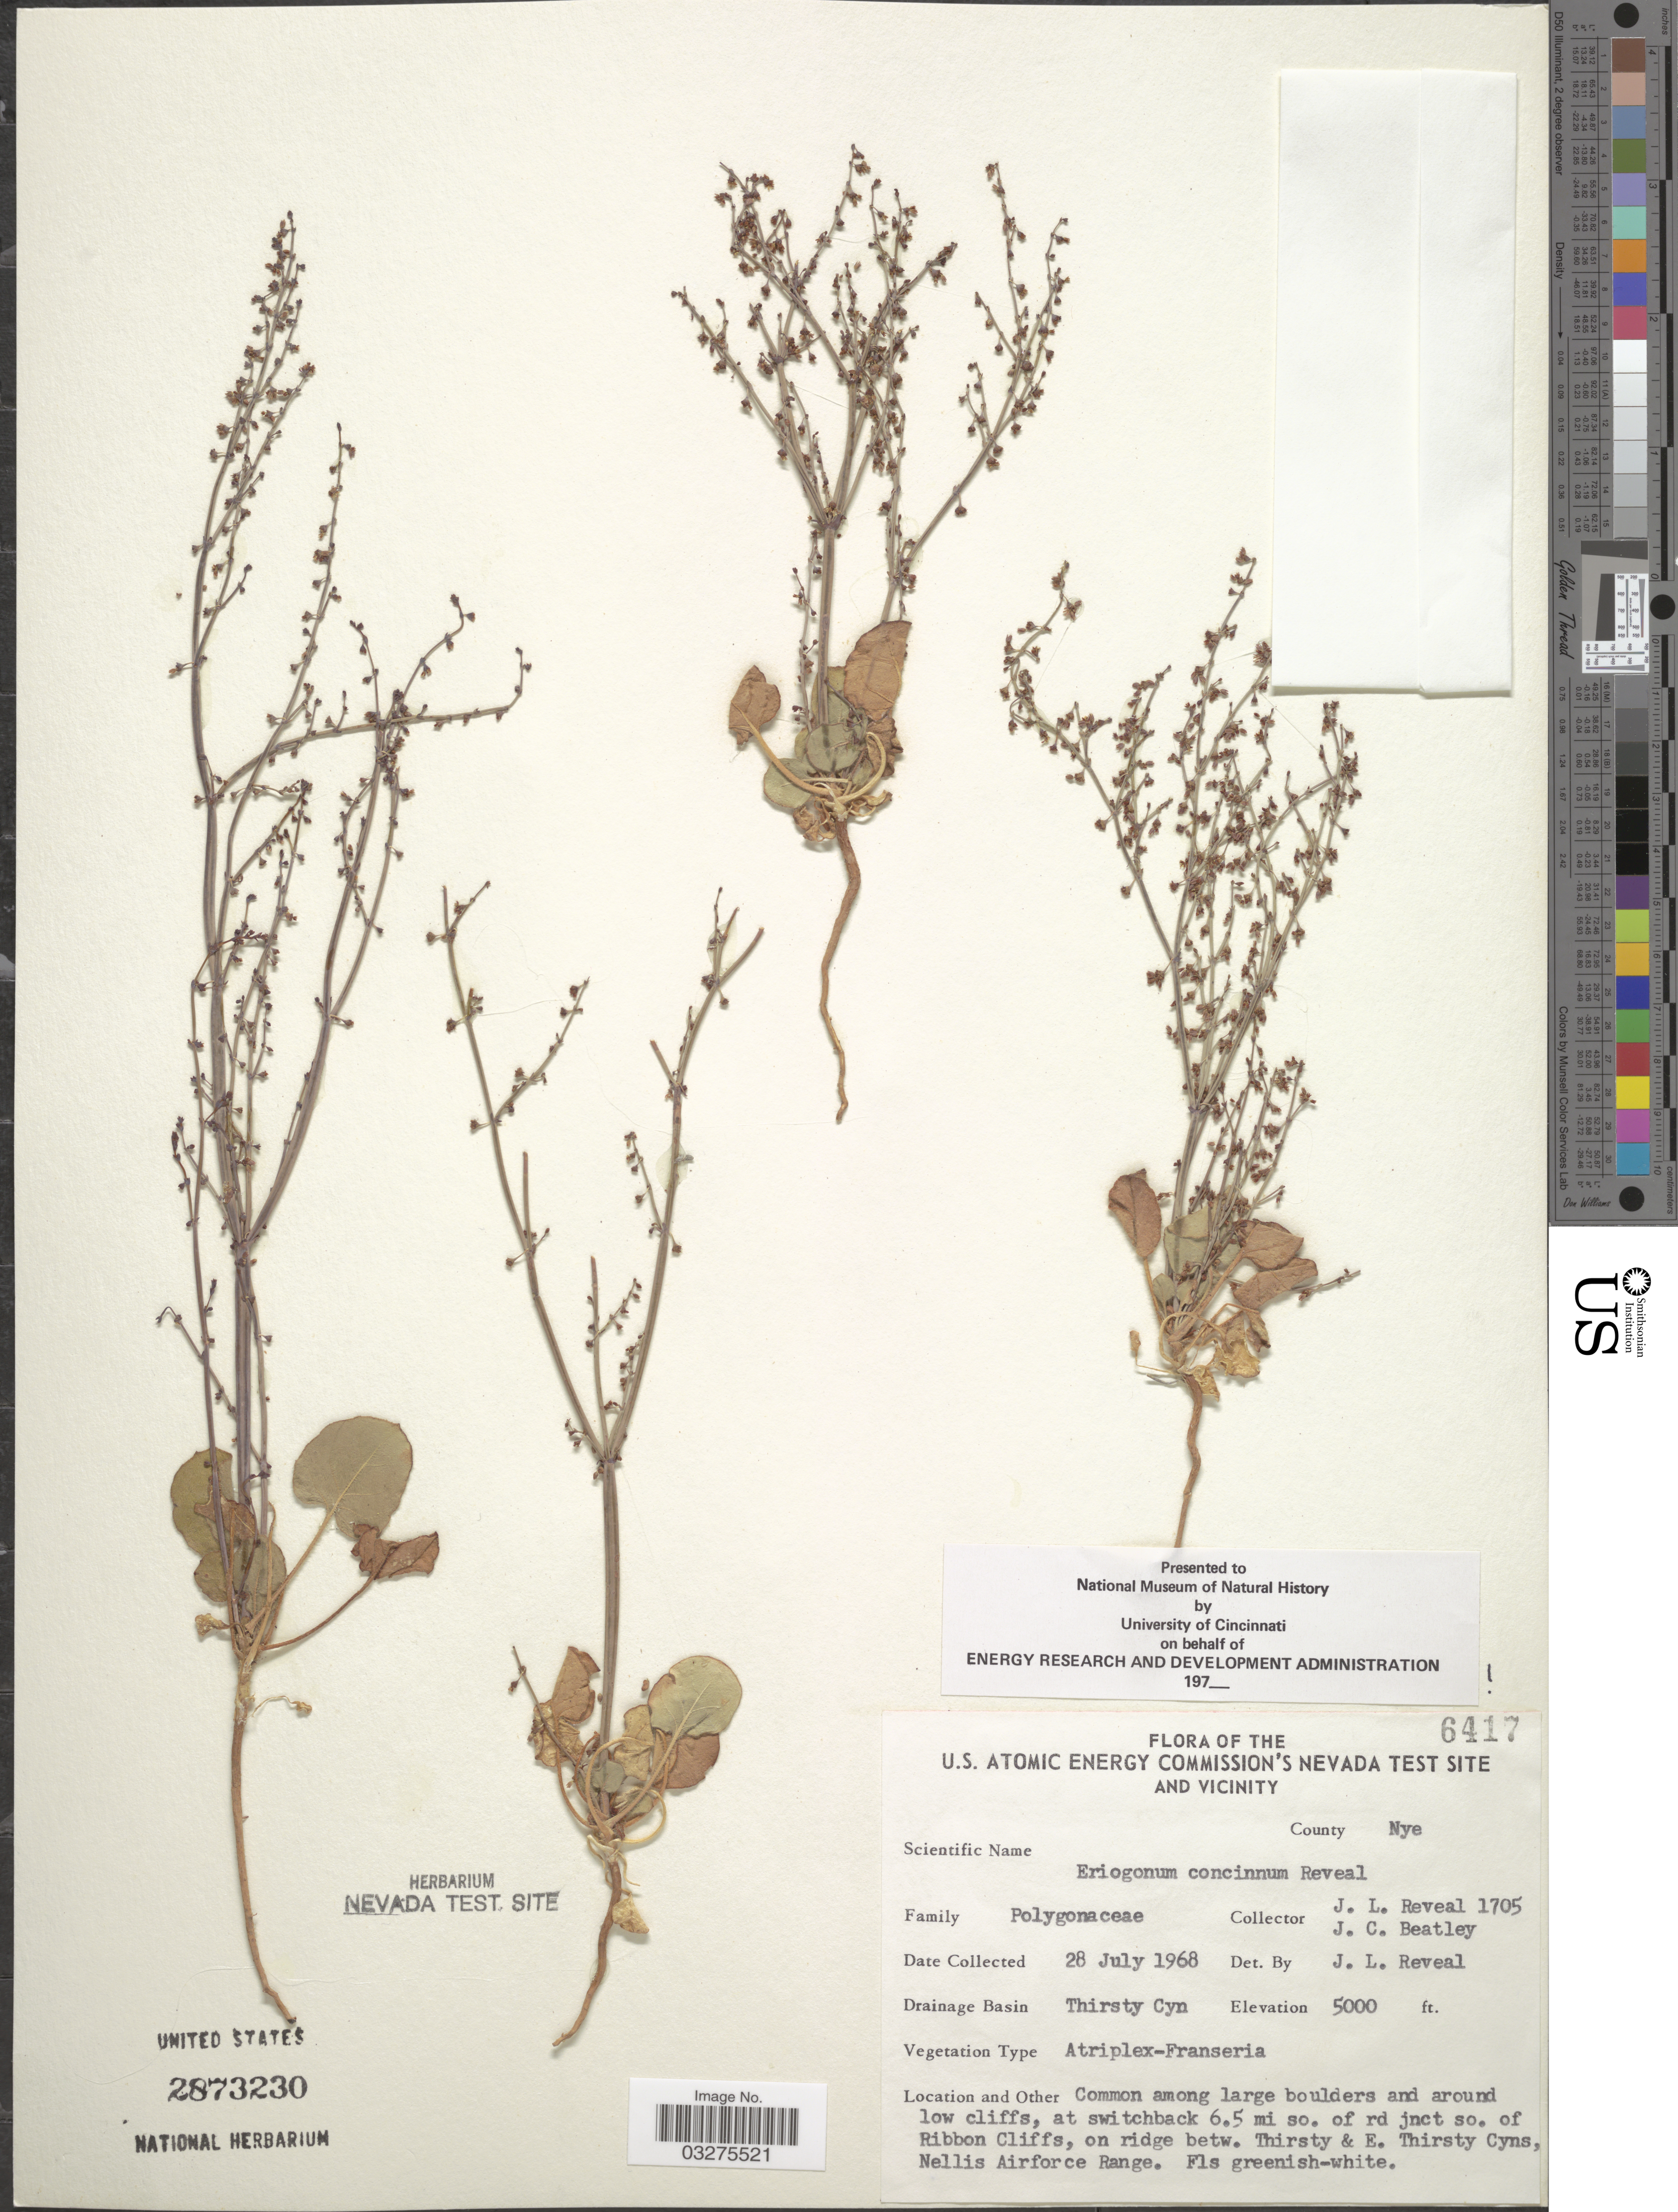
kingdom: Plantae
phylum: Tracheophyta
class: Magnoliopsida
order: Caryophyllales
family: Polygonaceae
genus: Eriogonum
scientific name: Eriogonum concinnum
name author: Reveal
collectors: J. L. Reveal & J. C. Beatley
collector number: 1705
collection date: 1968-07-28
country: United States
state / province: Nevada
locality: U.S. Atomic Energy Commission's Nevada Test Site and vicinity. County Nye. Drainage Basin Thirsty Cyn. At switchback 6.5 mi so. of rd jnct so. of Ribbon Cliffs, on ridge betw. Thirsty & E. Thirsty Cyns, Nellis Airforce Range.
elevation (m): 1524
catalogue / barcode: US 2873230